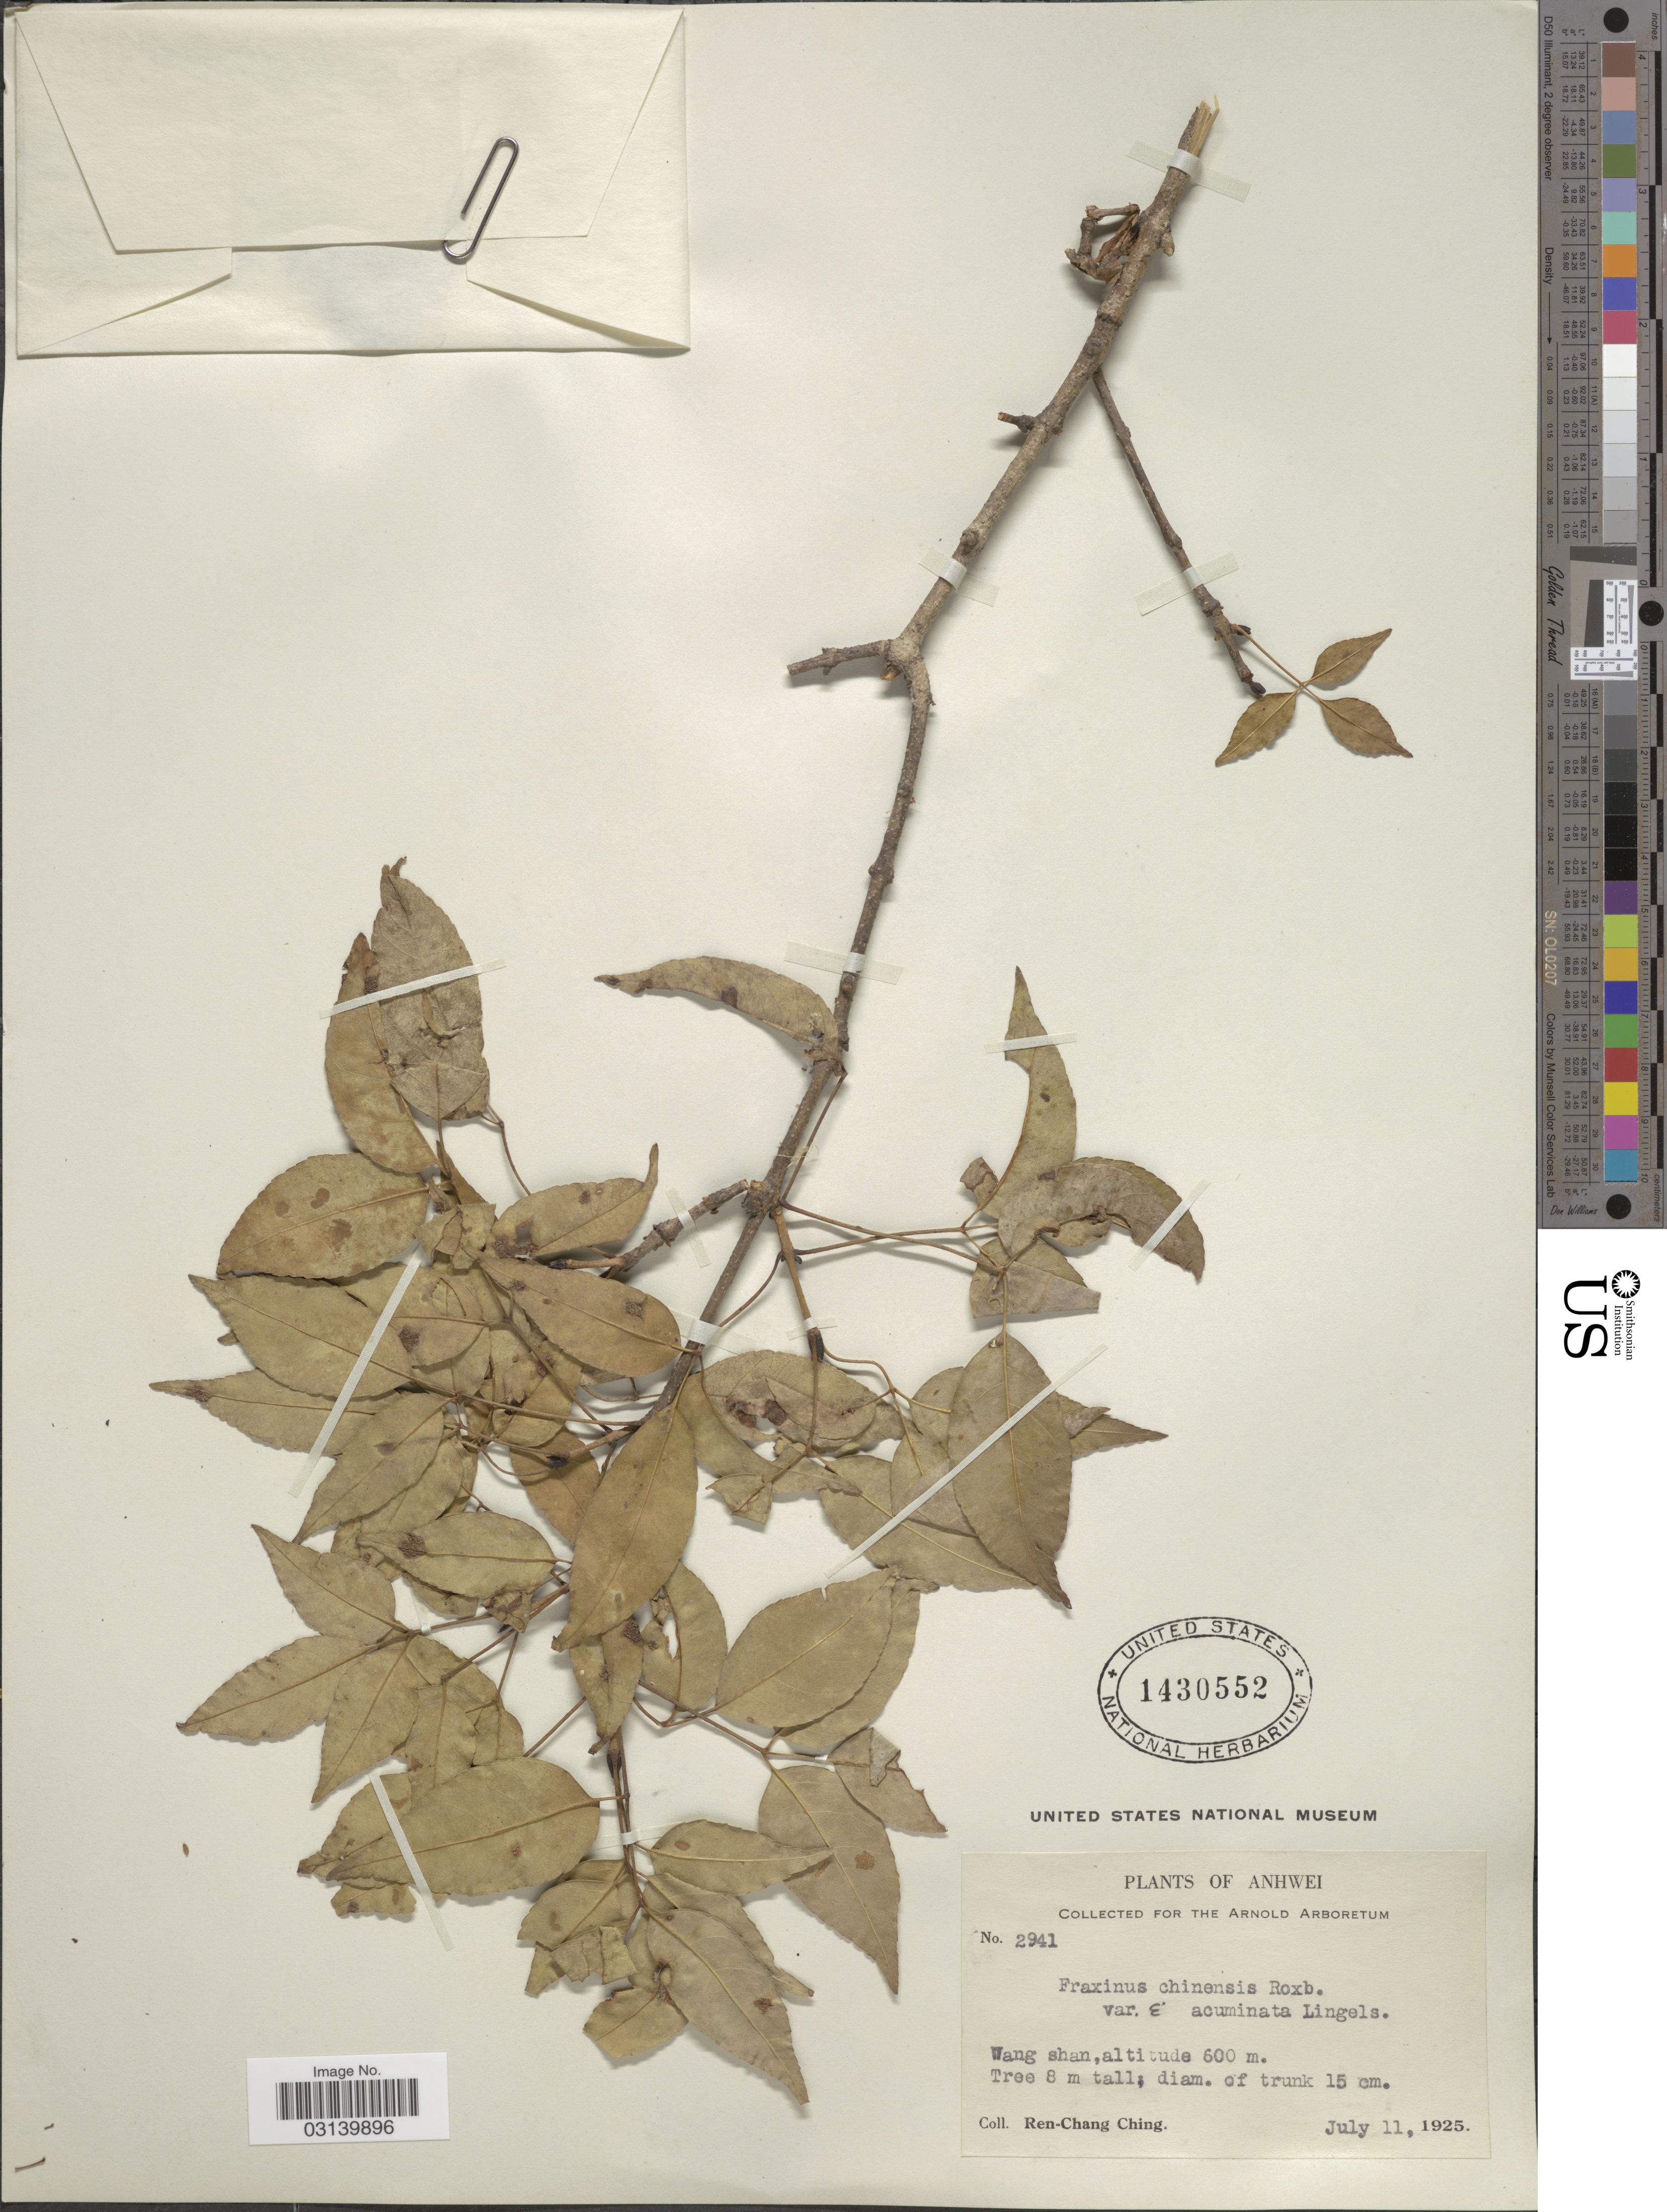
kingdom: Plantae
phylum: Tracheophyta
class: Magnoliopsida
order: Lamiales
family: Oleaceae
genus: Fraxinus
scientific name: Fraxinus chinensis var. acuminata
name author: Lingelsh.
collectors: R. C. Ching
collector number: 2941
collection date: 1925-07-11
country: China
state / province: Anhui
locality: Anhwei. Wang shan.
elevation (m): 600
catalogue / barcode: US 1430552